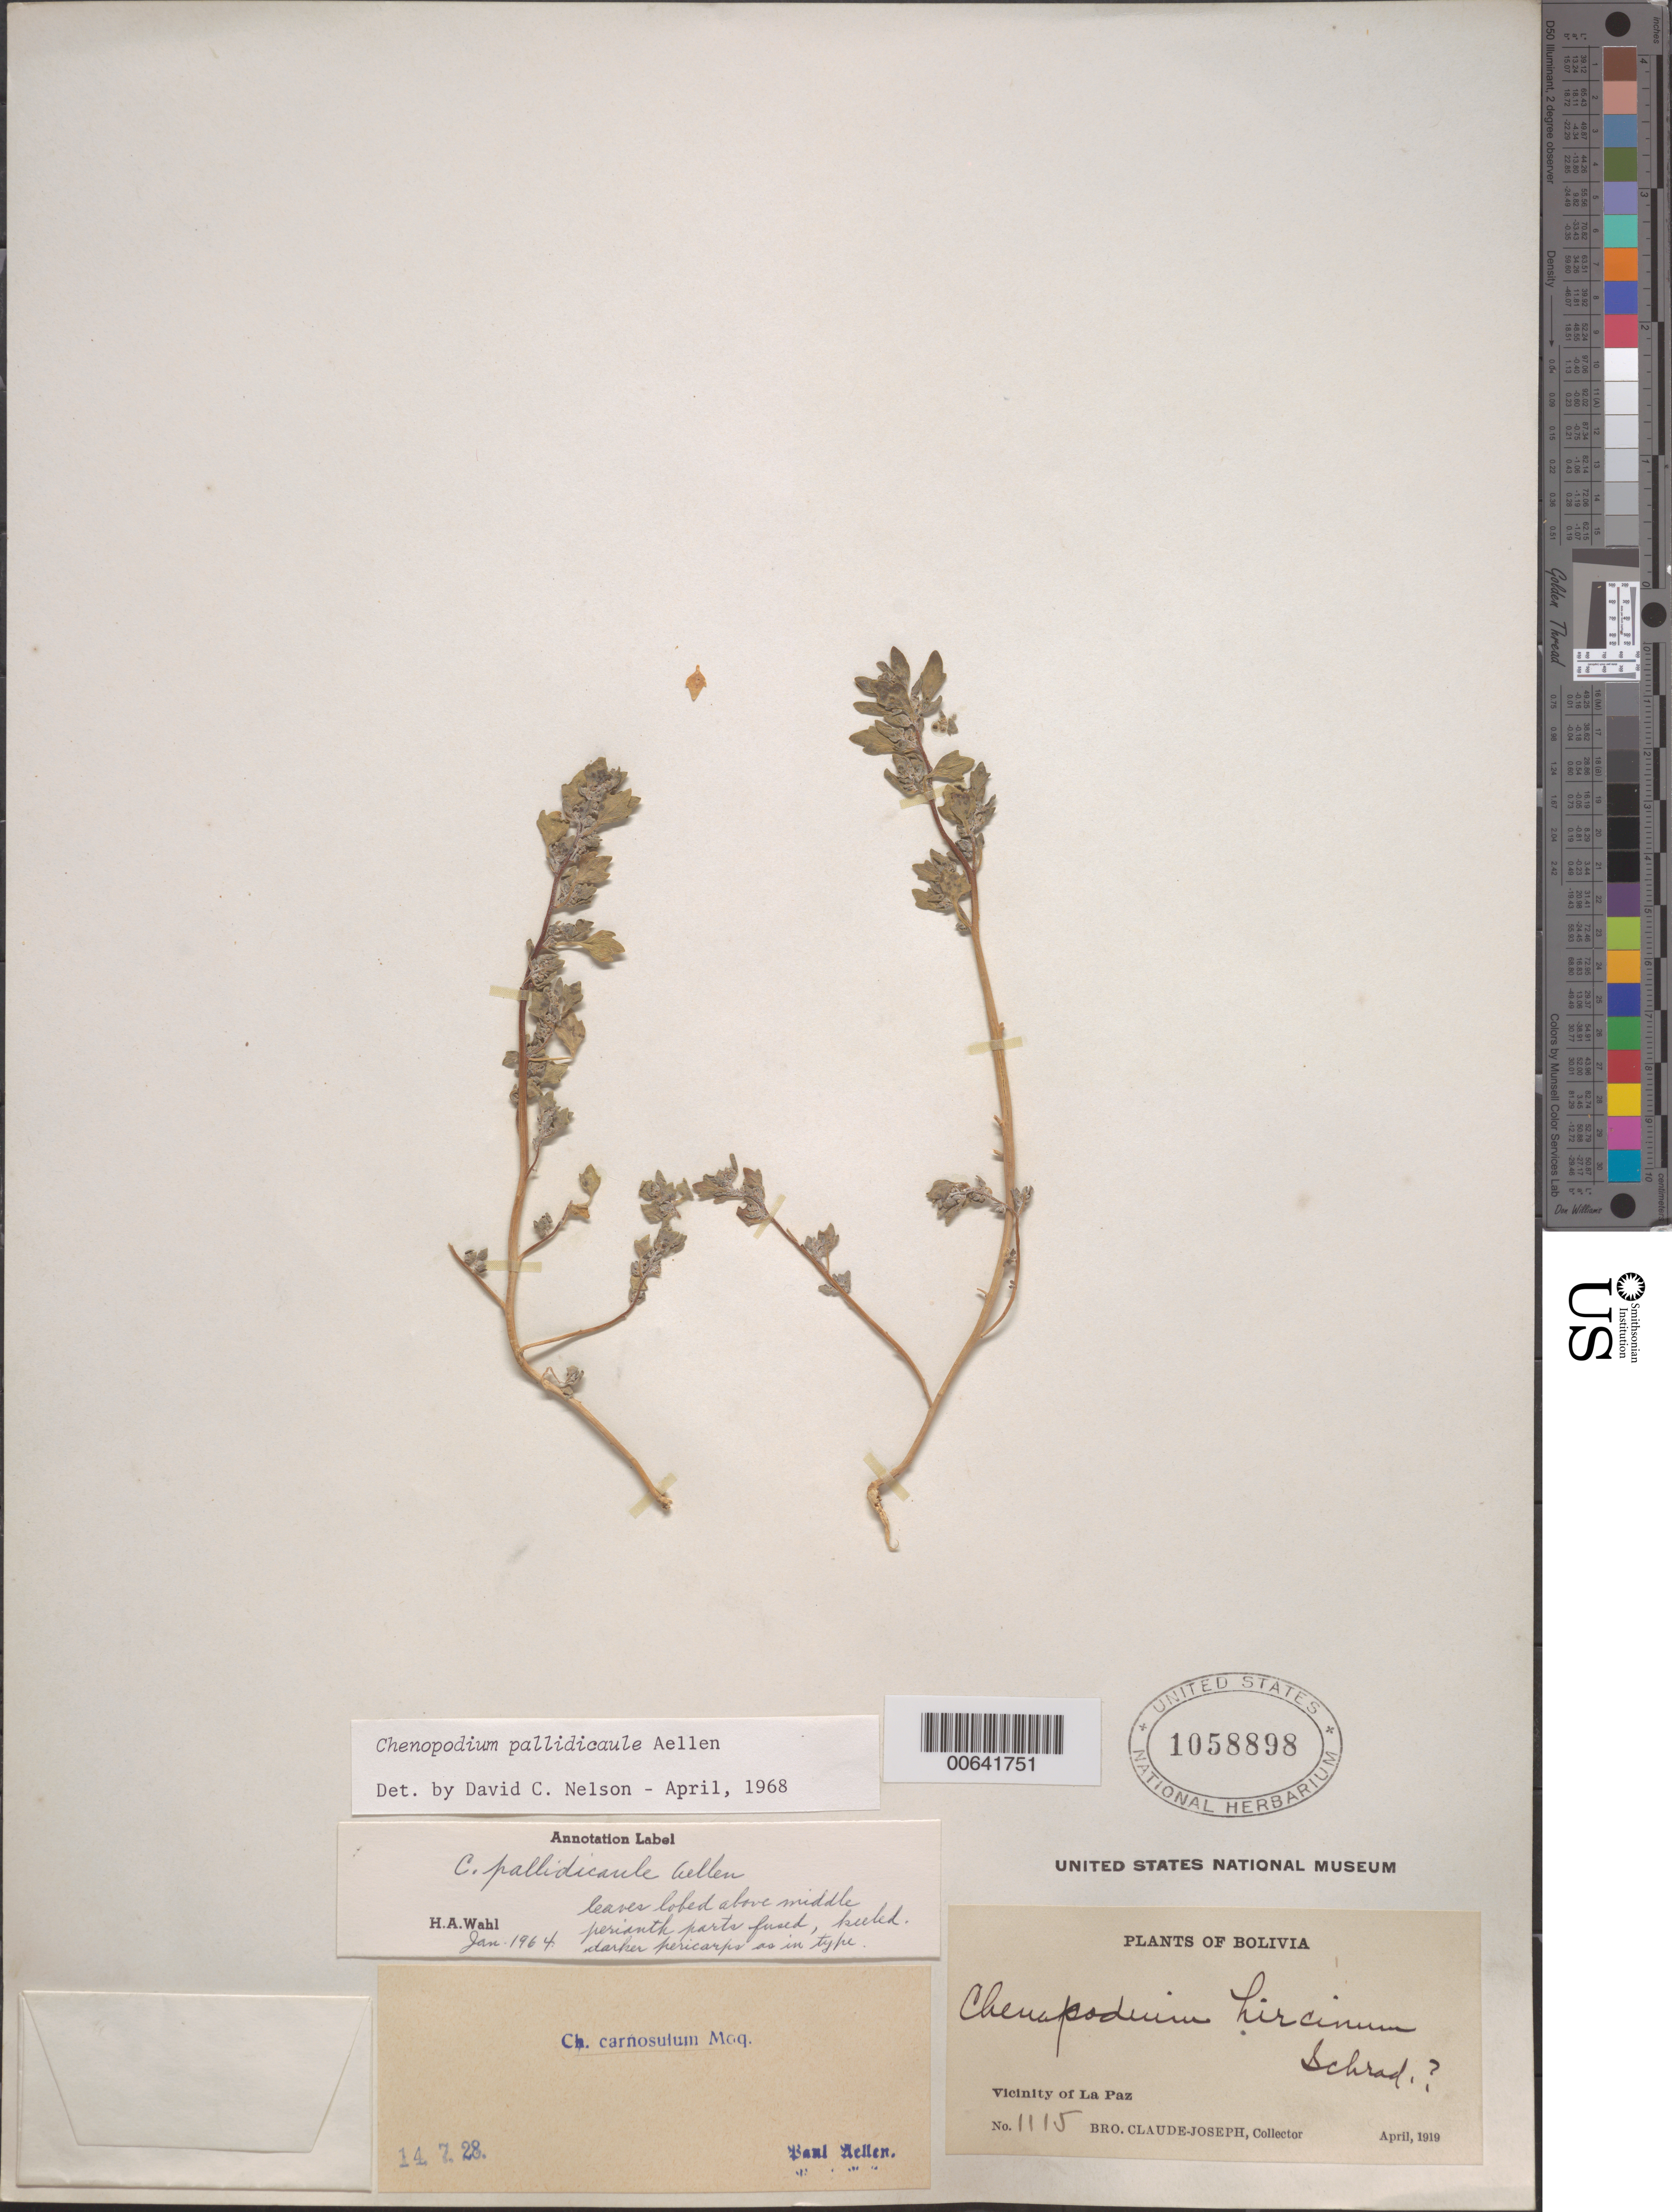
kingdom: Plantae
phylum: Tracheophyta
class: Magnoliopsida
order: Caryophyllales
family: Amaranthaceae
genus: Chenopodium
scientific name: Chenopodium pallidicaule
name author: Aellen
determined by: Nelson, D. C.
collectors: Bro. Claude-Joseph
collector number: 1115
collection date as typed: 01 Apr 1919 or 04 Jan 1919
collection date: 1919-01-04 or 1919-04-01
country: Bolivia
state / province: La Paz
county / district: Murillo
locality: Vic. de La Paz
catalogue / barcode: US 1058898